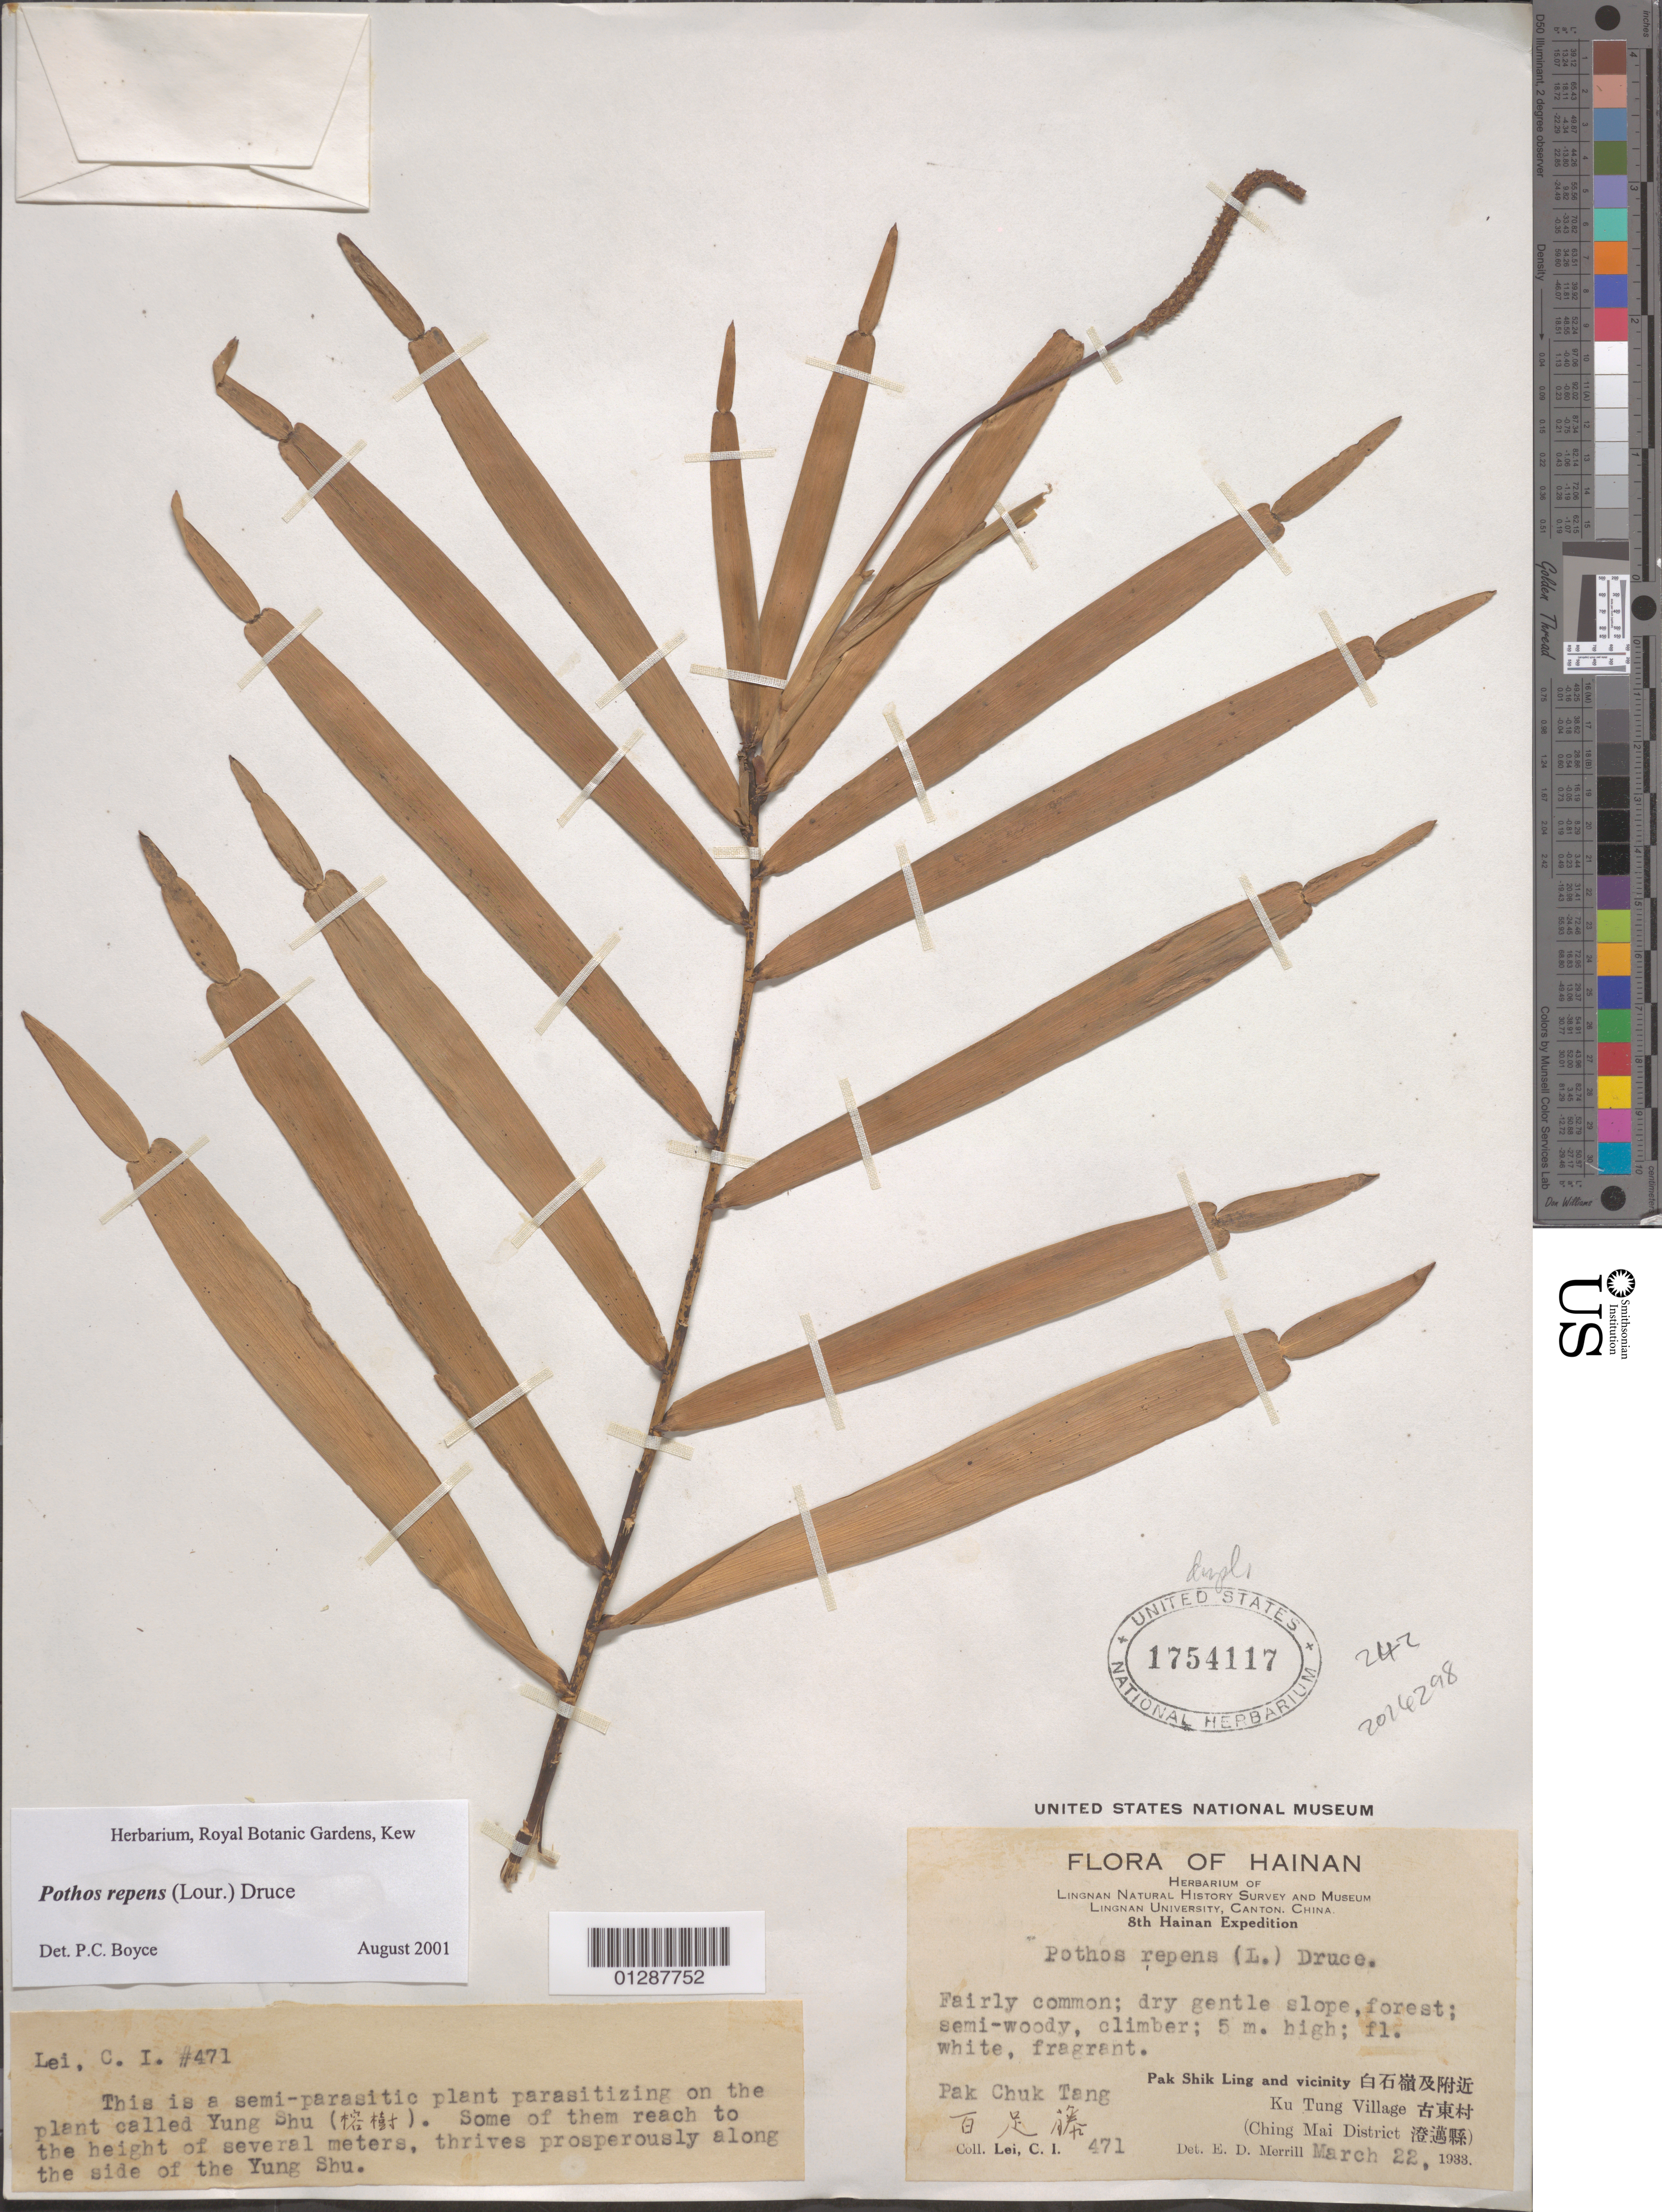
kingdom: Plantae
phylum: Tracheophyta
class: Liliopsida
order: Alismatales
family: Araceae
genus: Pothos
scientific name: Pothos repens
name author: (Lour.) Druce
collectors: C. I. Lei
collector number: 471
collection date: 1933-03-22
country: China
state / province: Hainan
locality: Tsingmai; Ku Tung Village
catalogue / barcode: US 1754117